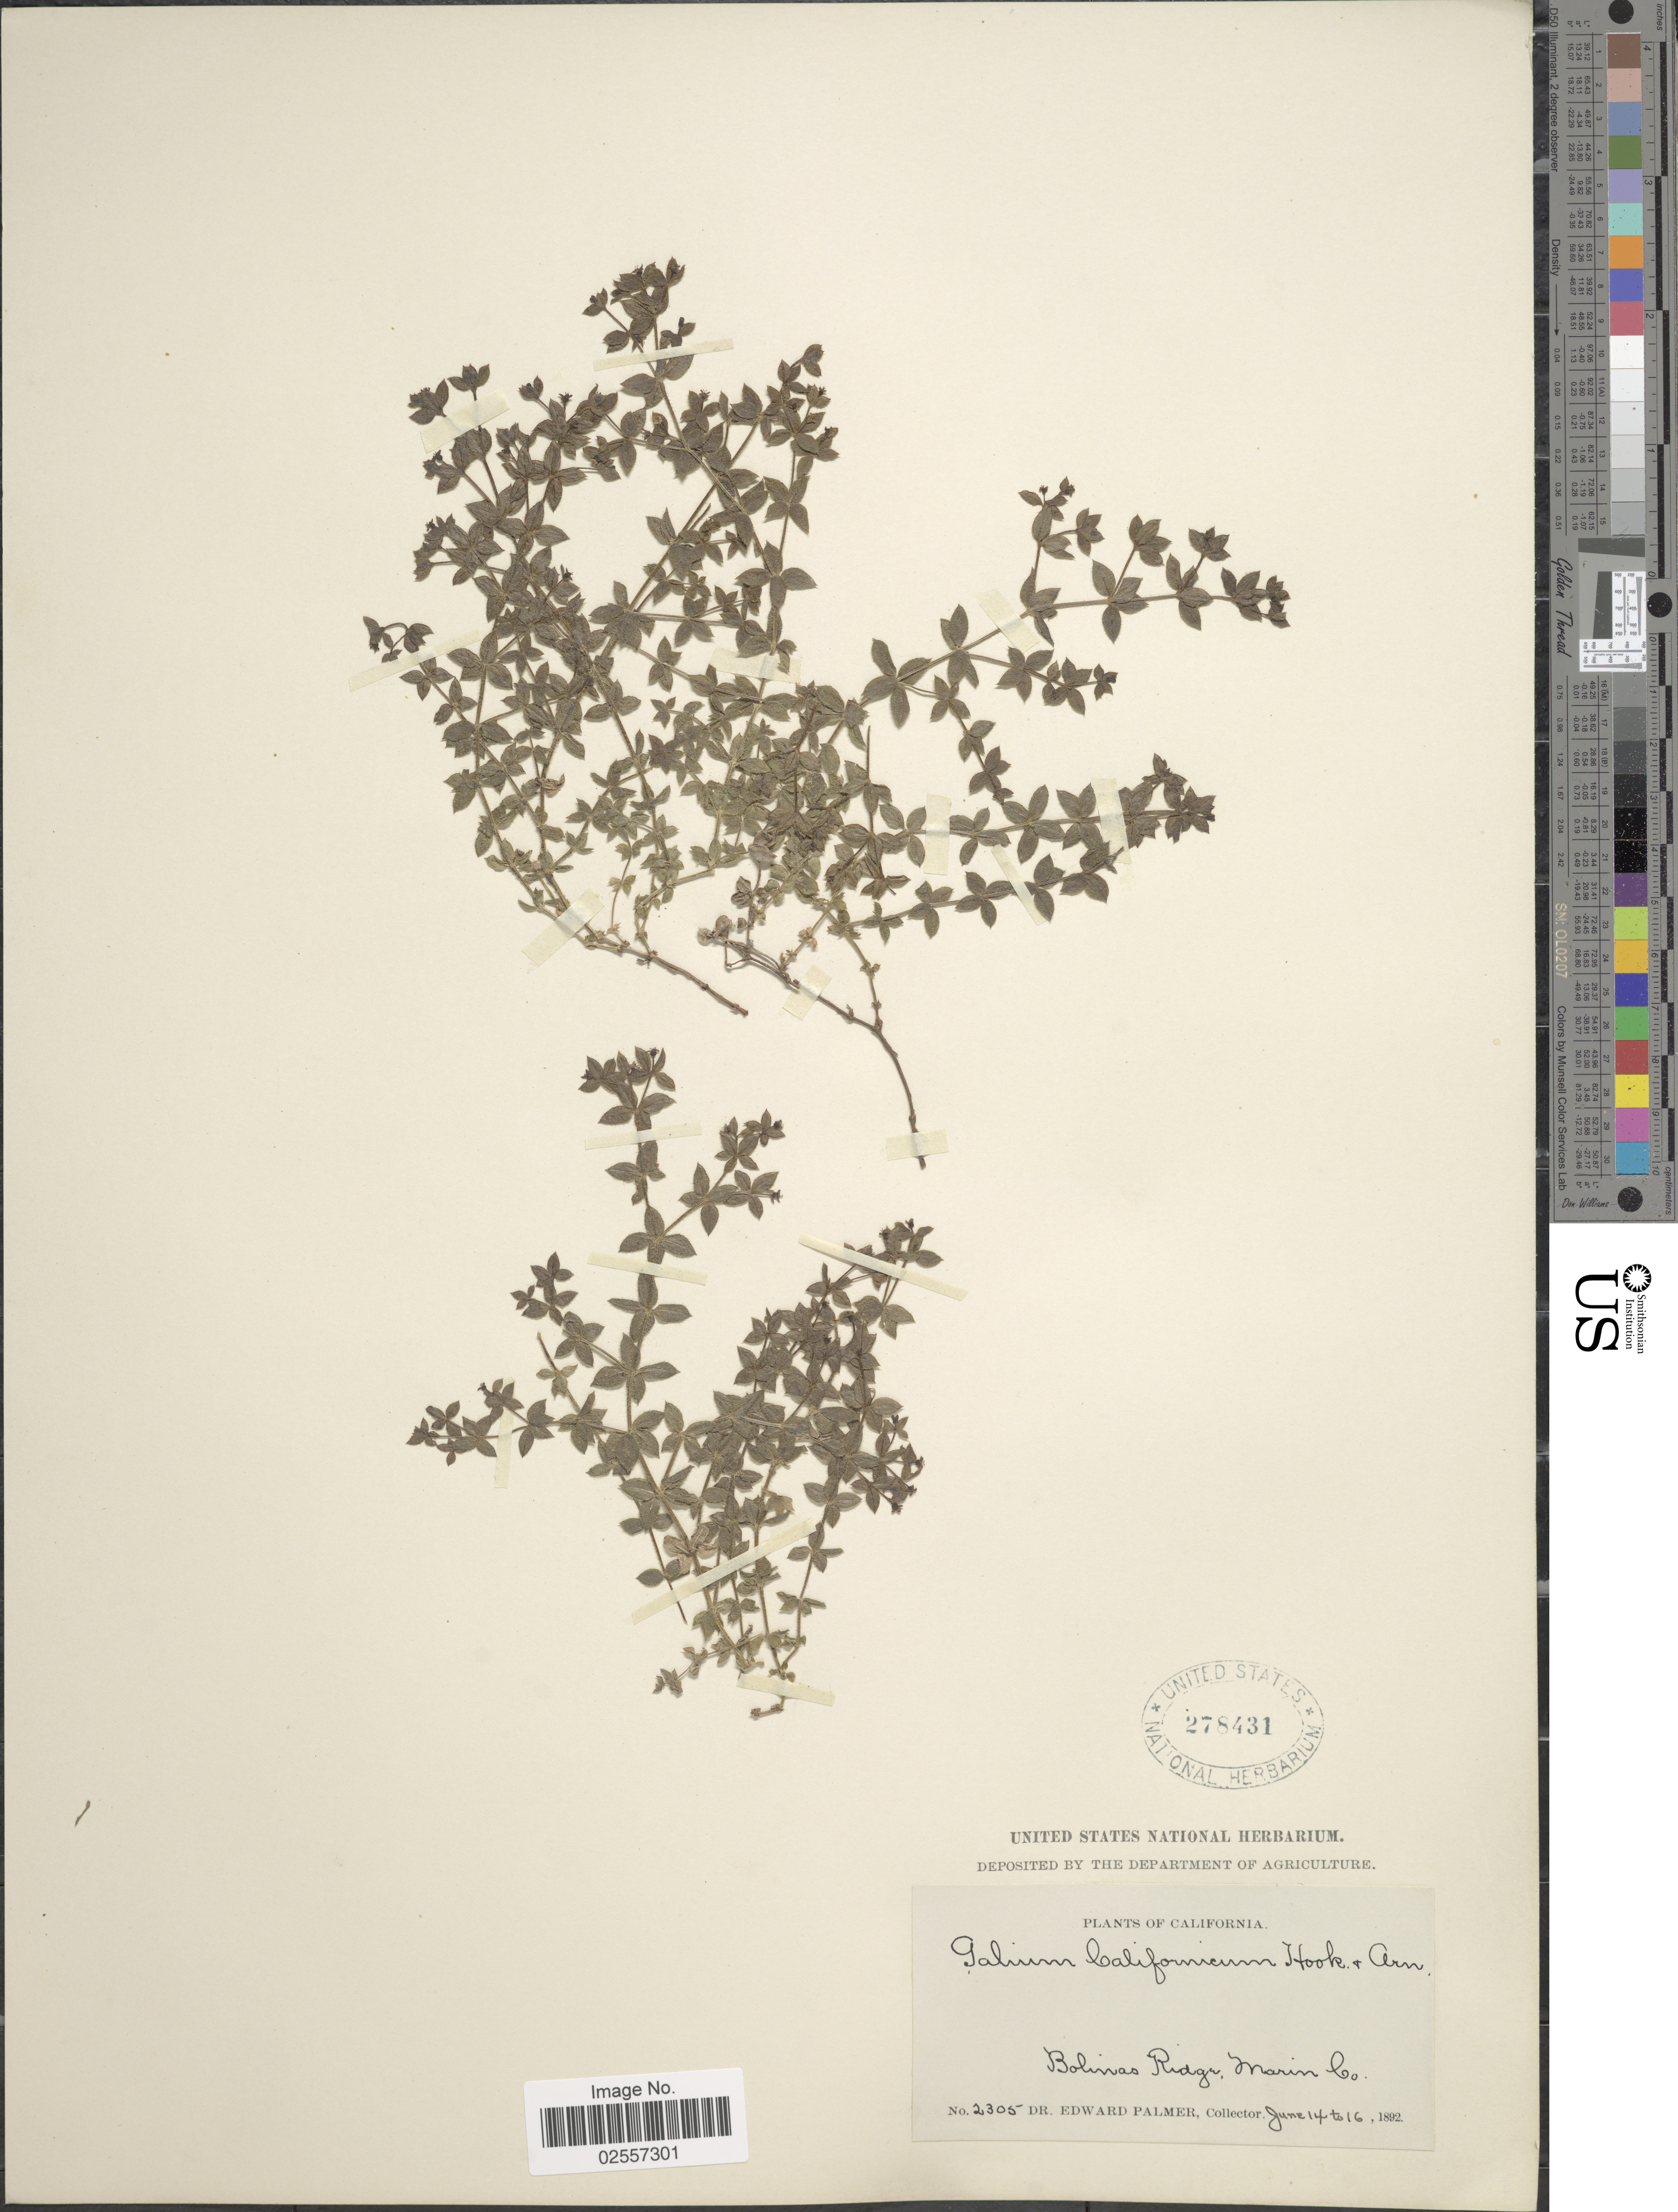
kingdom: Plantae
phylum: Tracheophyta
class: Magnoliopsida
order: Gentianales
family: Rubiaceae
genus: Galium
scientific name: Galium californicum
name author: Hook. & Arn.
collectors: E. Palmer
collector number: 2305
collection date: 1892-06-14/1892-06-16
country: United States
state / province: California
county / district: Marin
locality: Bolinas Ridge, Marin Co.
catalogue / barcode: US 278431